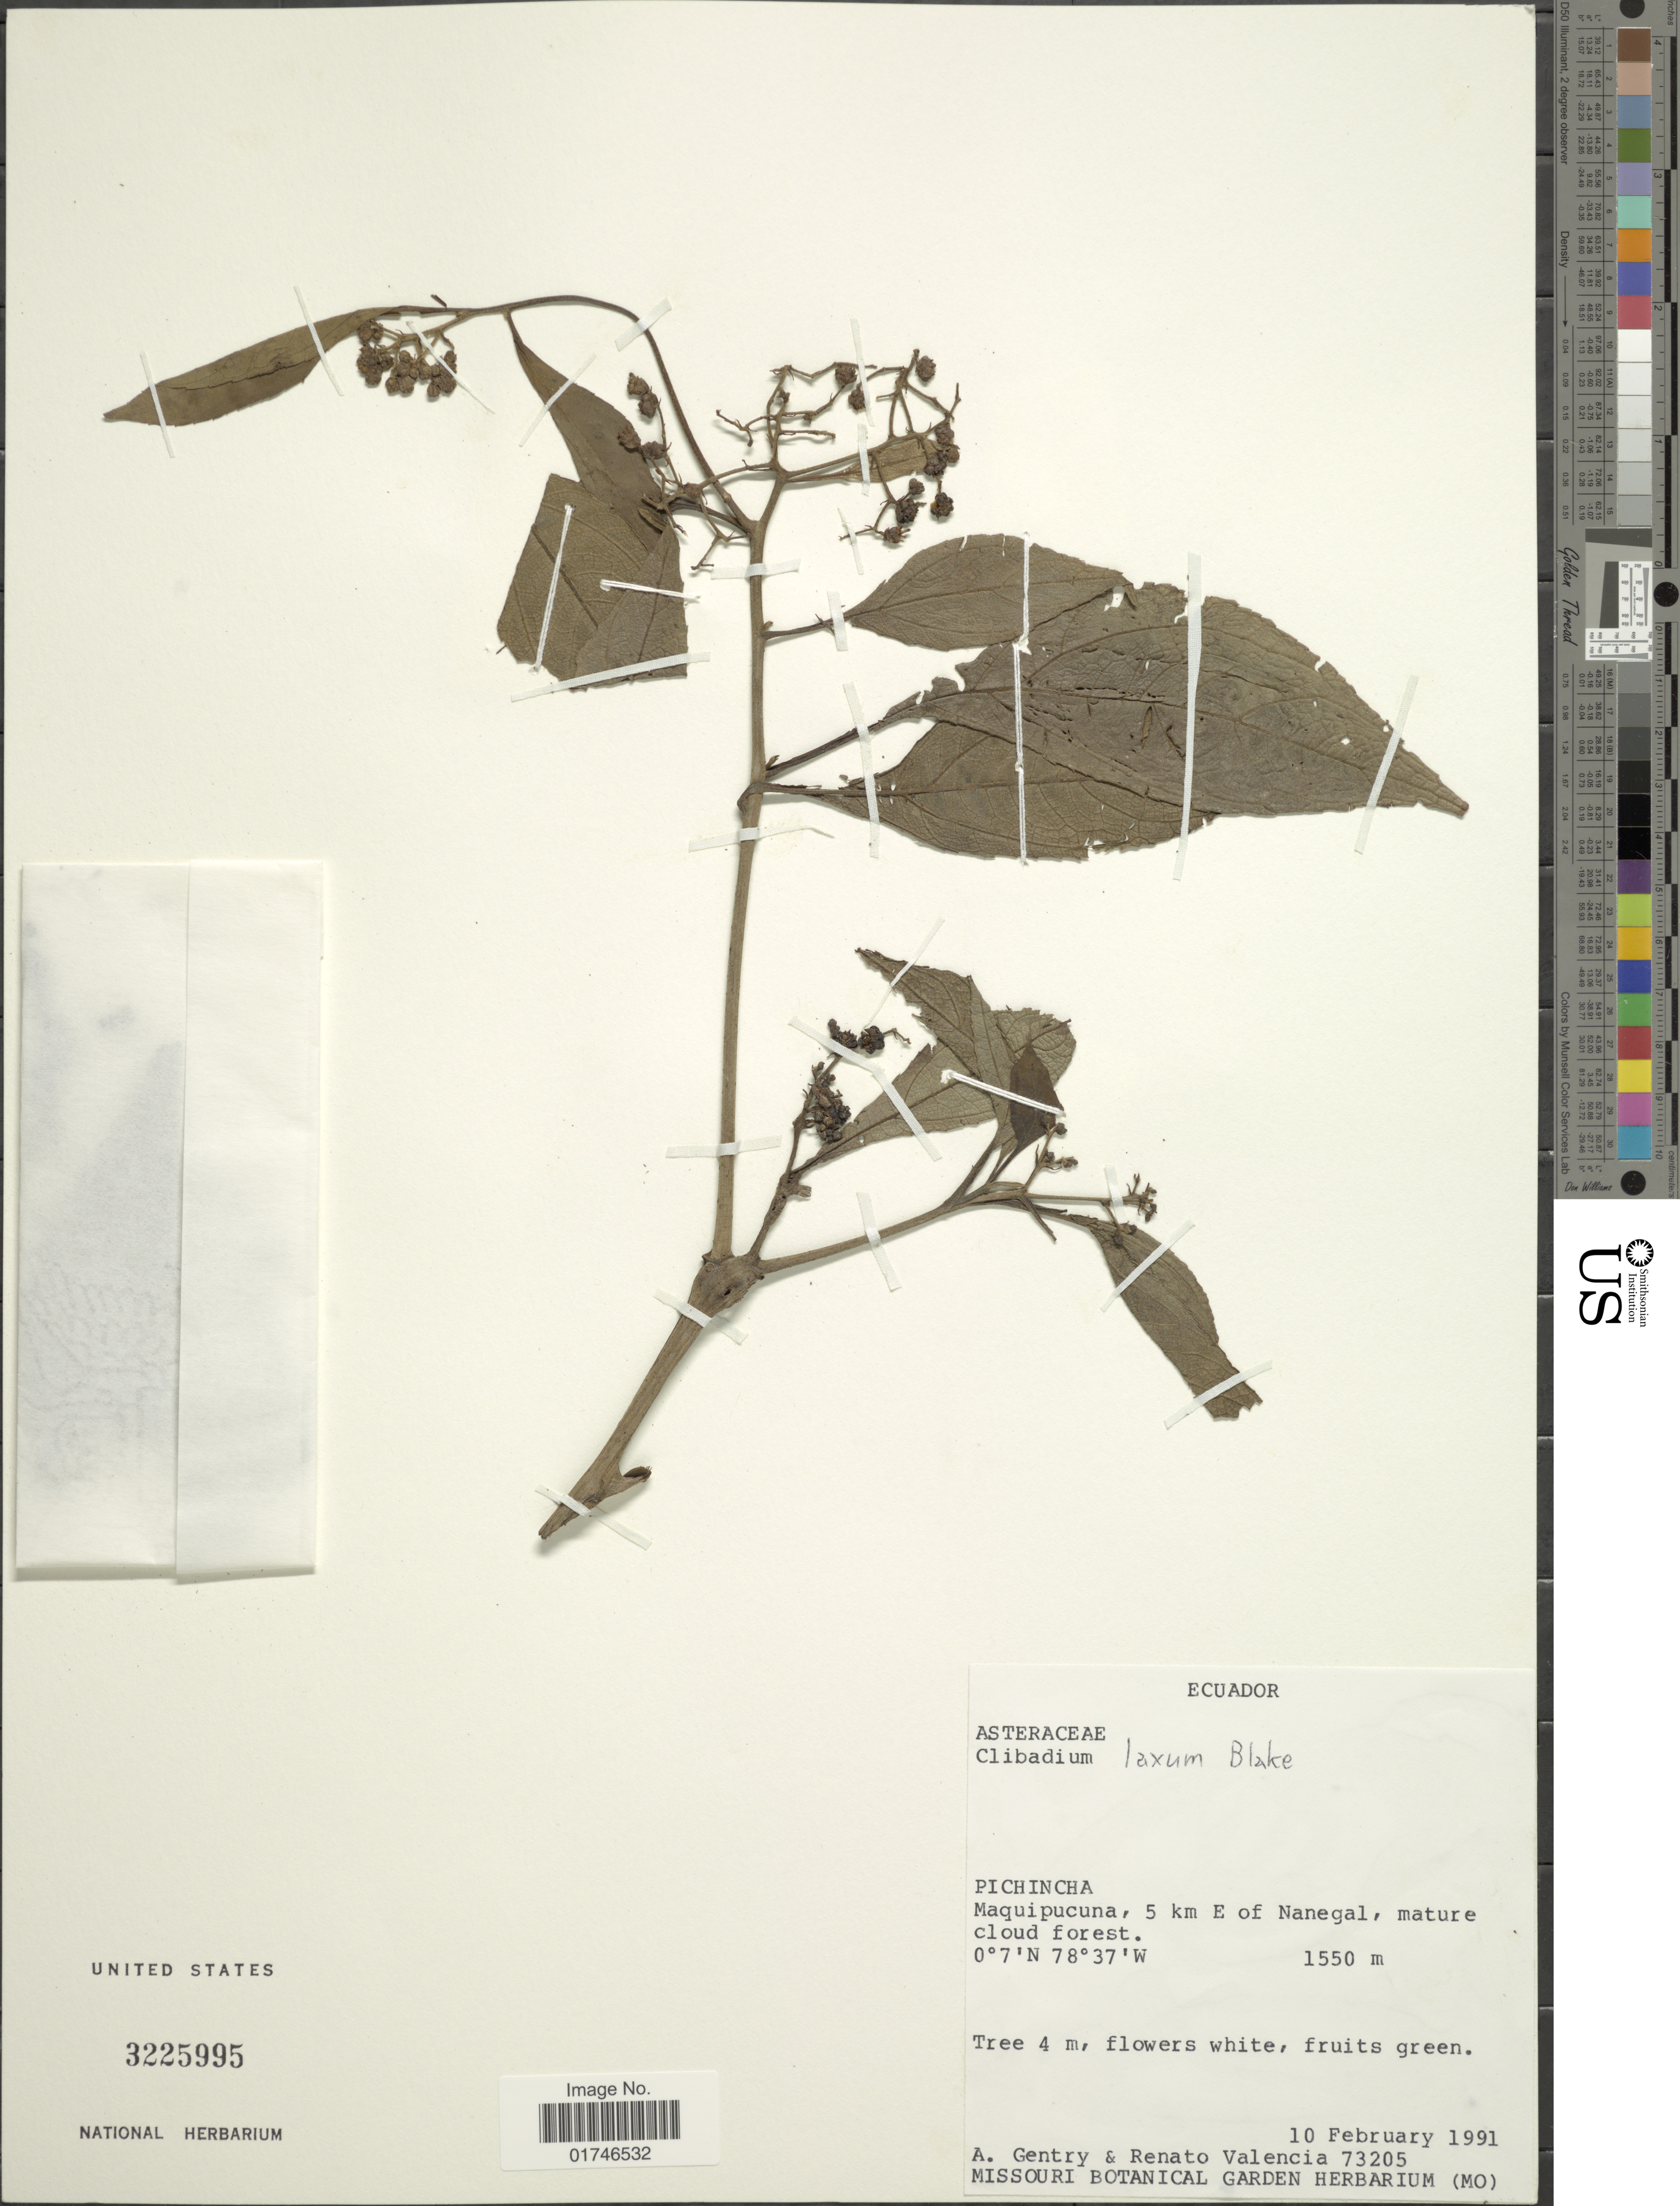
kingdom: Plantae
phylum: Tracheophyta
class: Magnoliopsida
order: Asterales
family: Asteraceae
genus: Clibadium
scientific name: Clibadium laxum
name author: S.F. Blake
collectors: A. H. Gentry & R. Valencia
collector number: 73205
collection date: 1991-02-10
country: Ecuador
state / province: Pichincha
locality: Pichincha, Maquipucuna,5 km E of Nanegal, mature cloud forest.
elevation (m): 1550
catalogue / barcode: US 3225995